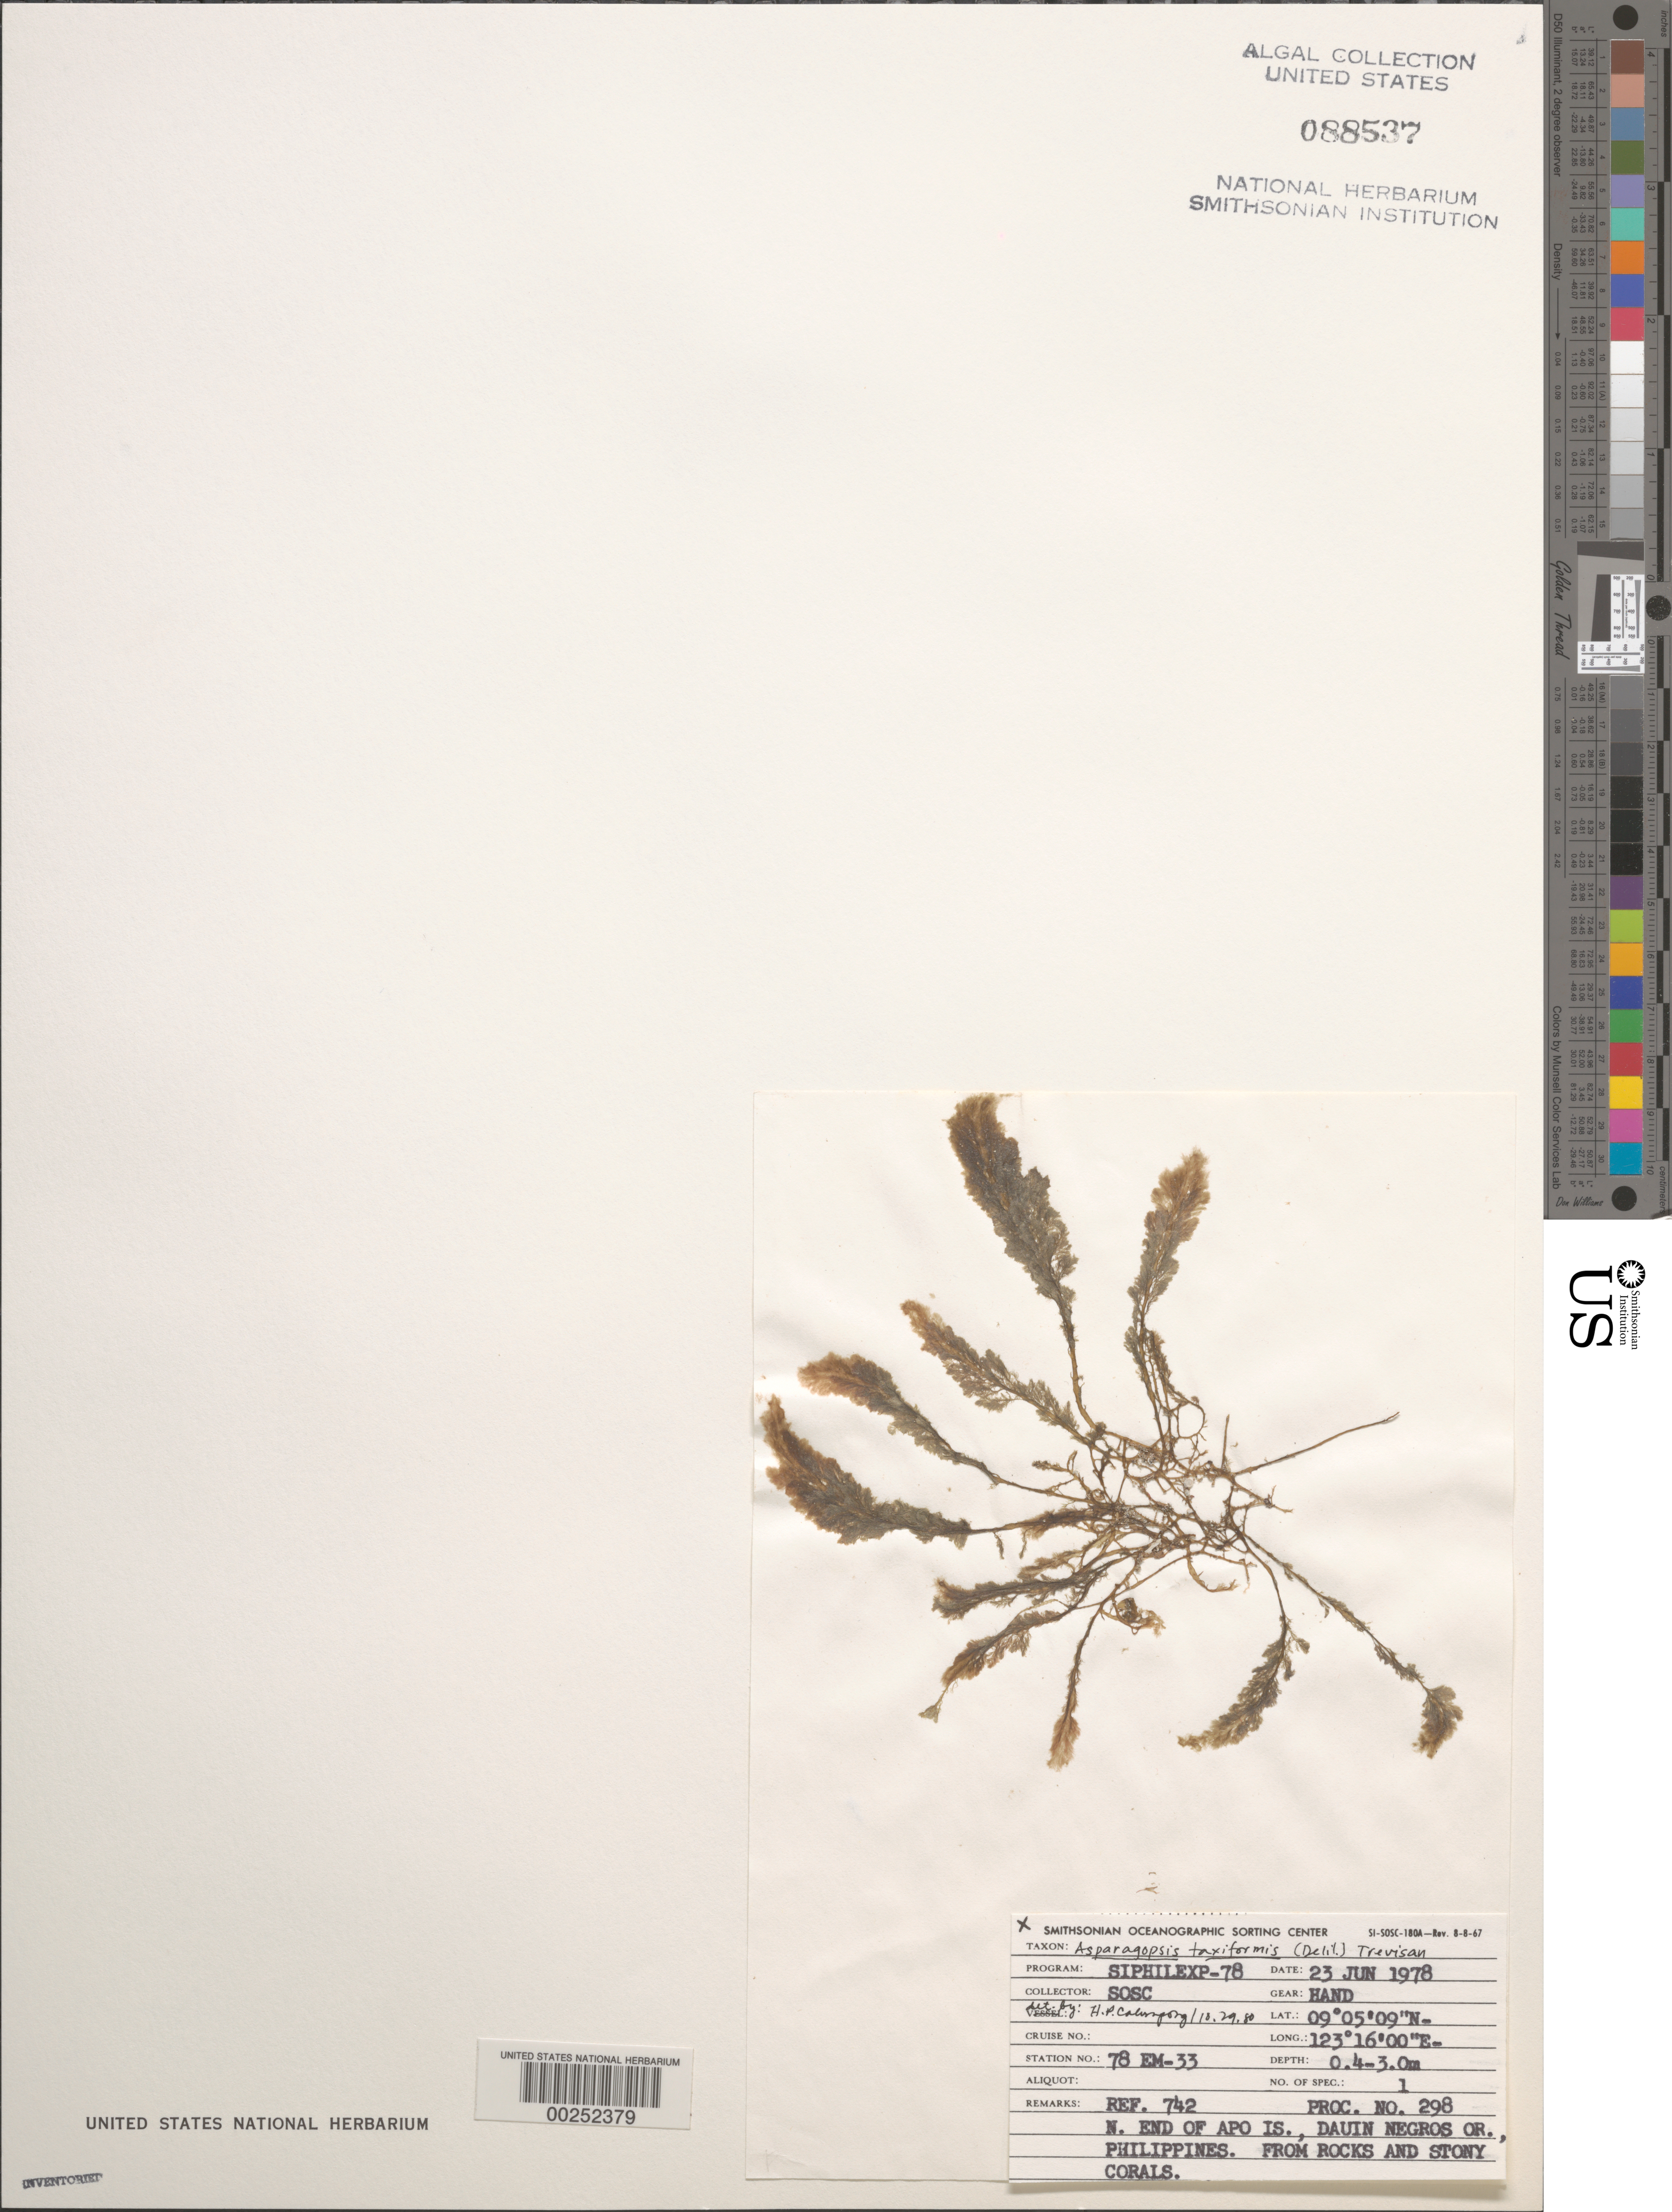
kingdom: Plantae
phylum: Rhodophyta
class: Florideophyceae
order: Bonnemaisoniales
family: Bonnemaisoniaceae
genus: Asparagopsis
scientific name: Asparagopsis taxiformis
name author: (Delile) Trevis.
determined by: Calumpong, H. P.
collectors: SOSC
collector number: Station 78 Em-33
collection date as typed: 23 Jun 1978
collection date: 1978-06-23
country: Philippines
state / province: Central Visayas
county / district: Negros Oriental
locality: Apo island, dauin, negros oriental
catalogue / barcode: US 88537